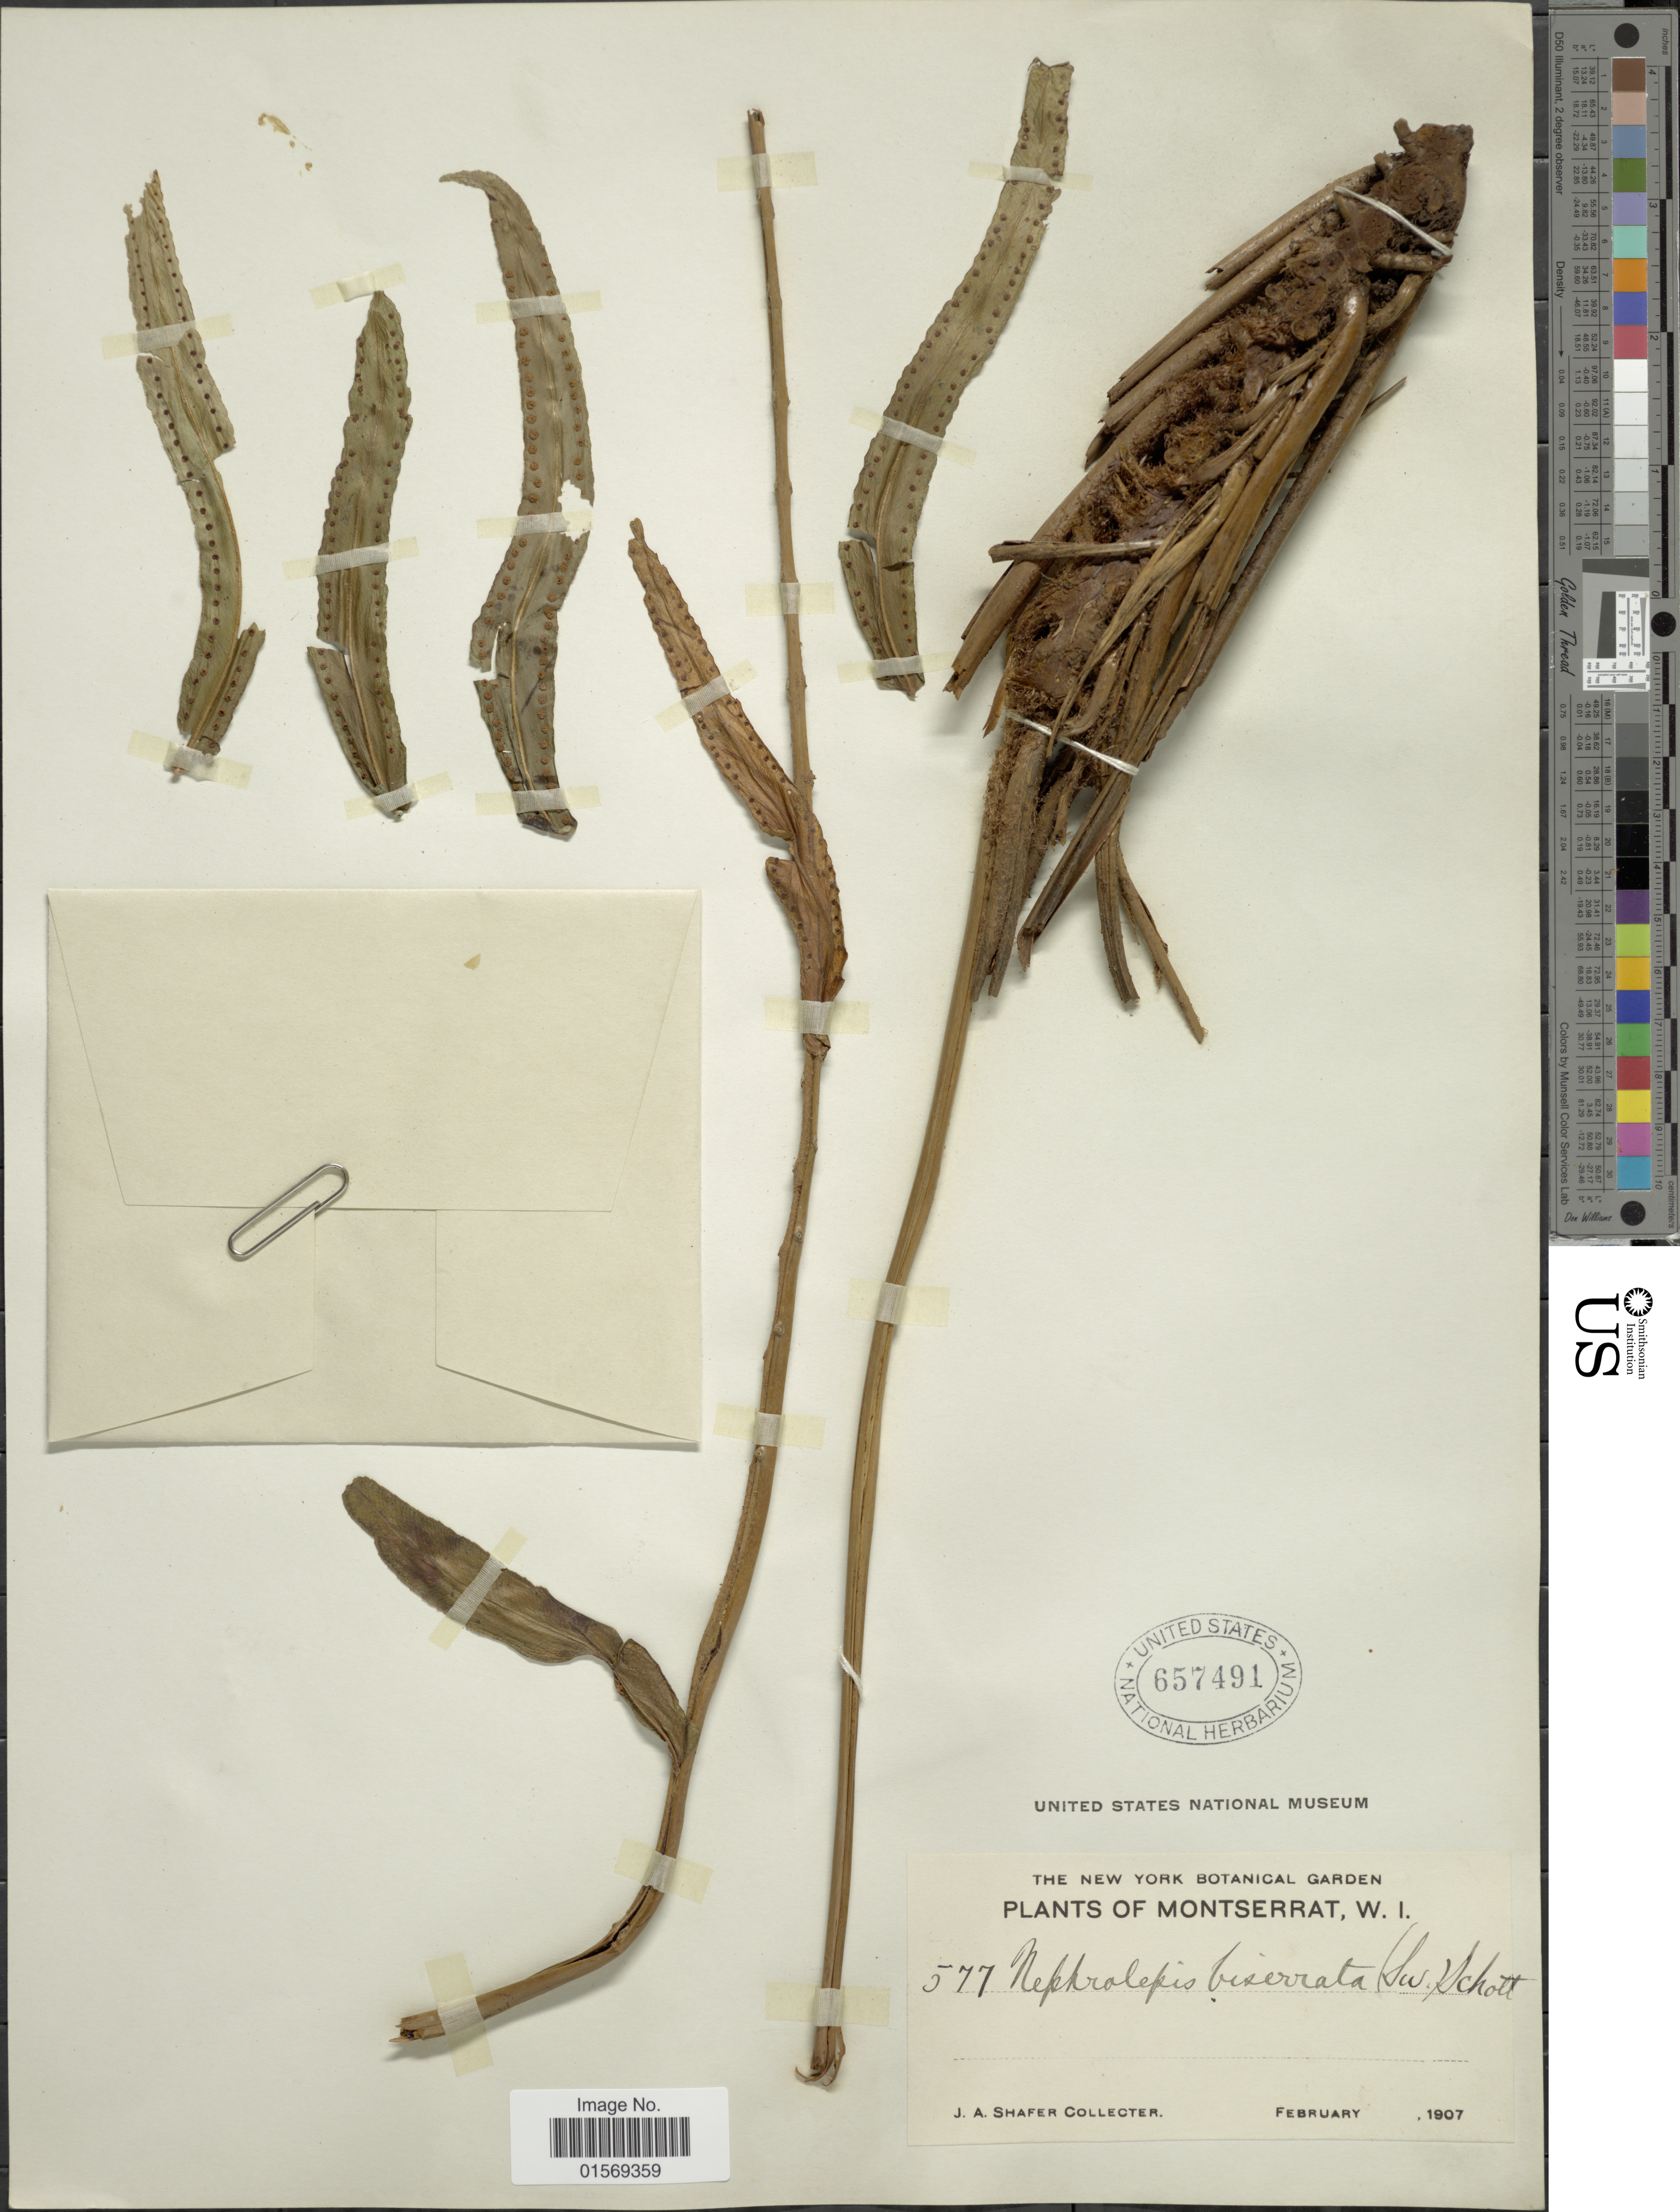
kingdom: Plantae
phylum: Tracheophyta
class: Polypodiopsida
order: Polypodiales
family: Nephrolepidaceae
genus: Nephrolepis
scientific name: Nephrolepis biserrata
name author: (Sw.) Schott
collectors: J. A. Shafer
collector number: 577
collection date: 1907-02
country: Montserrat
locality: Montserrat, W. I.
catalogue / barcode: US 657491